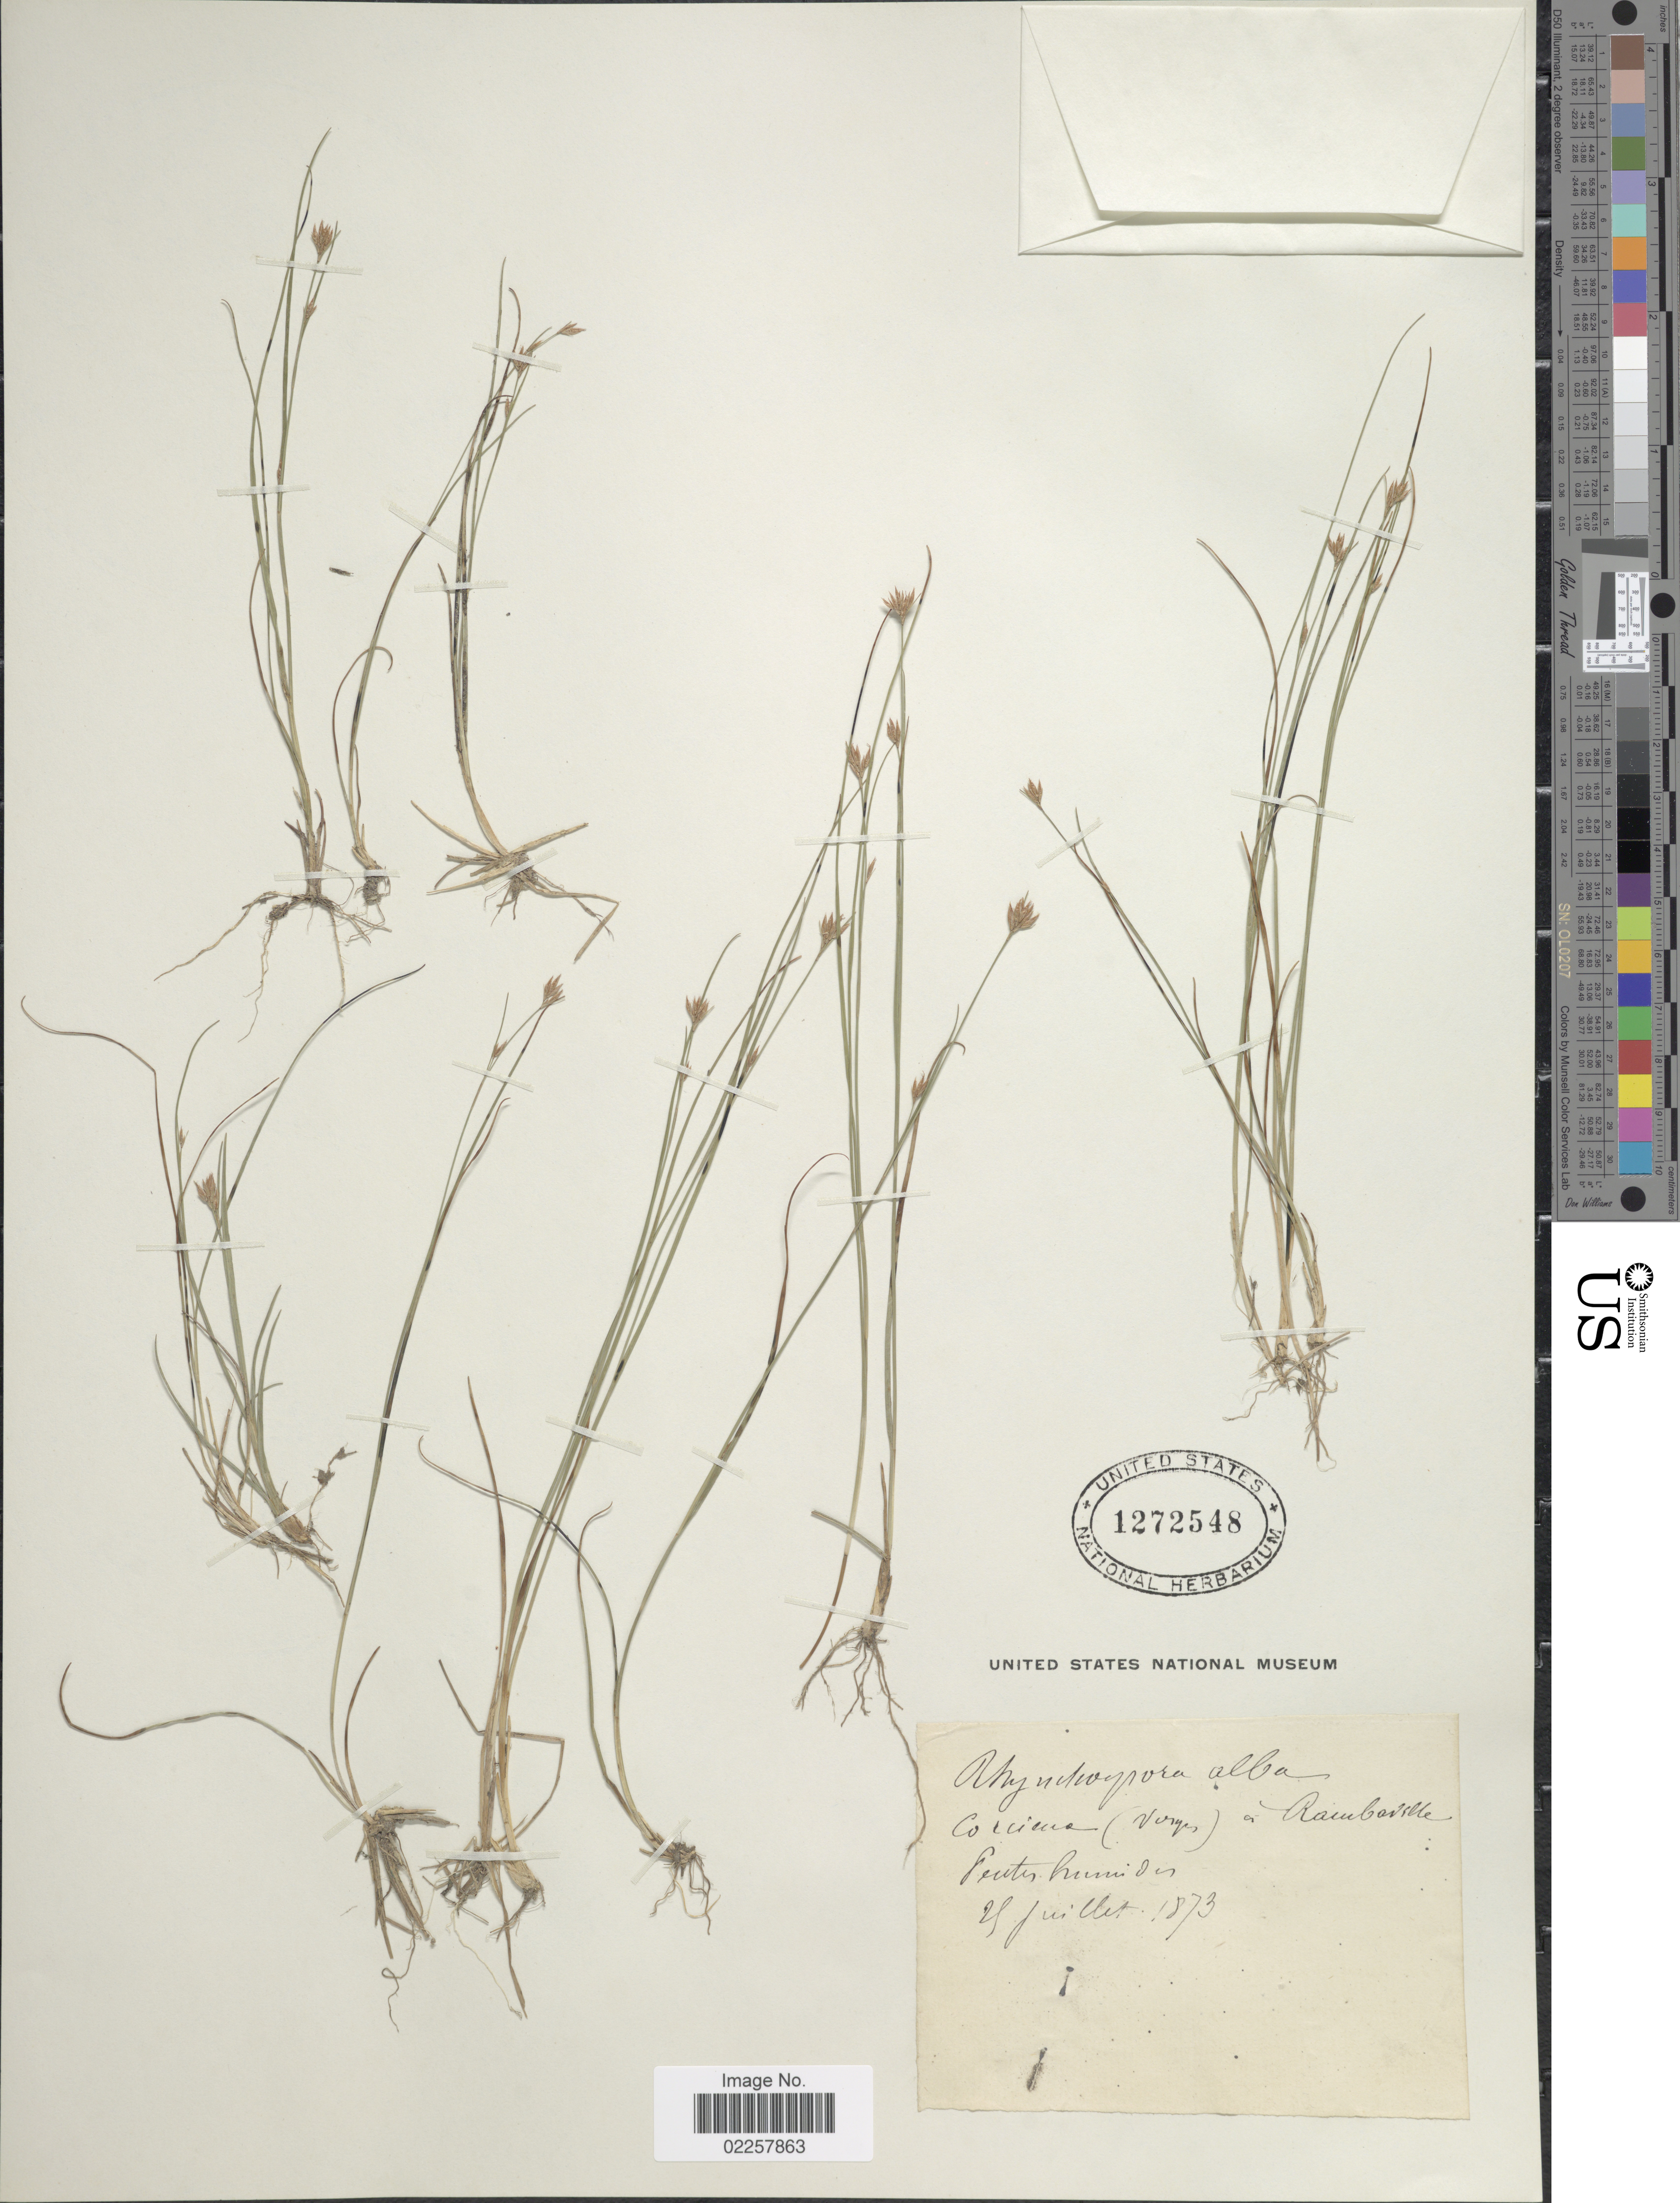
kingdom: Plantae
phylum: Tracheophyta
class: Liliopsida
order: Poales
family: Cyperaceae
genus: Rhynchospora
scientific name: Rhynchospora alba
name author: (L.) Vahl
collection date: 1873-07-28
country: France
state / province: Grand Est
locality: Cotcience (vorges), a Ramcoville, Peutes humides [interpreted]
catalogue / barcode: US 1272548